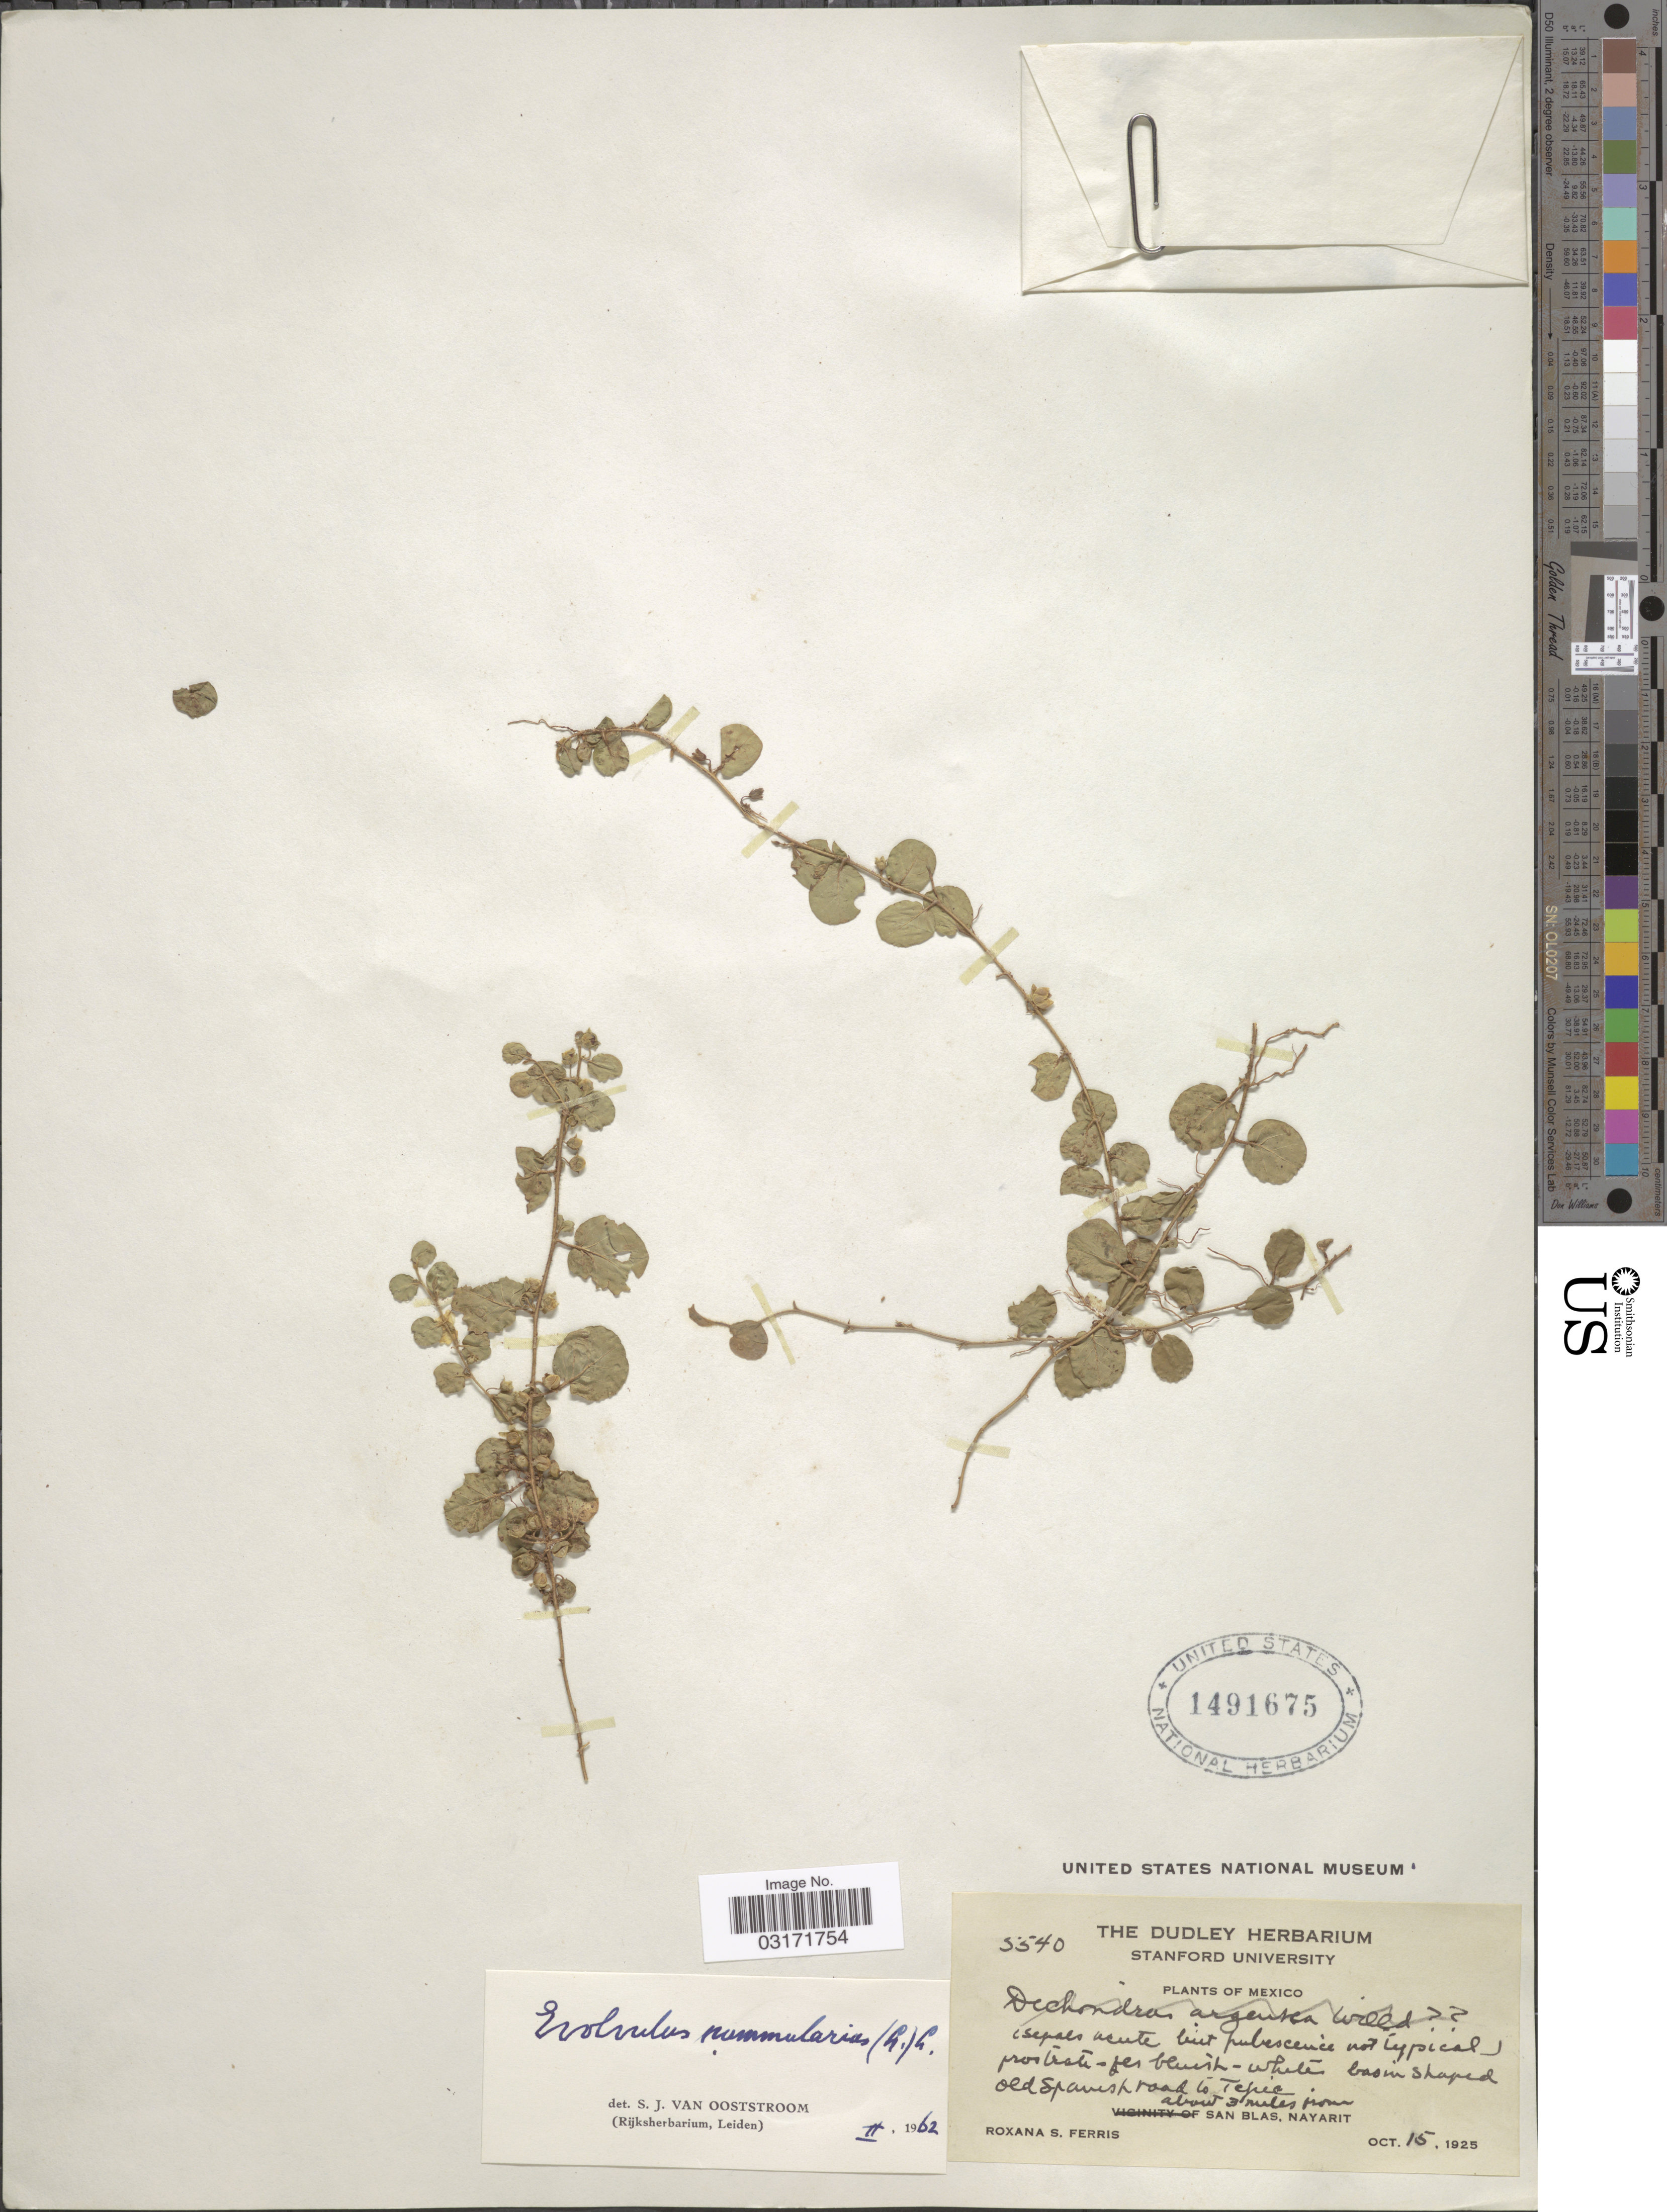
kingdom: Plantae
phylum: Tracheophyta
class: Magnoliopsida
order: Solanales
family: Convolvulaceae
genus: Evolvulus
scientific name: Evolvulus nummularius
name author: (L.) L.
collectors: R. S. Ferris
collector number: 5540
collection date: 1925-10-15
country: Mexico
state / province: Nayarit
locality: Old Spanish road to Tepic, about 3 miles from San Blas, Nayarit.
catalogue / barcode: US 1491675